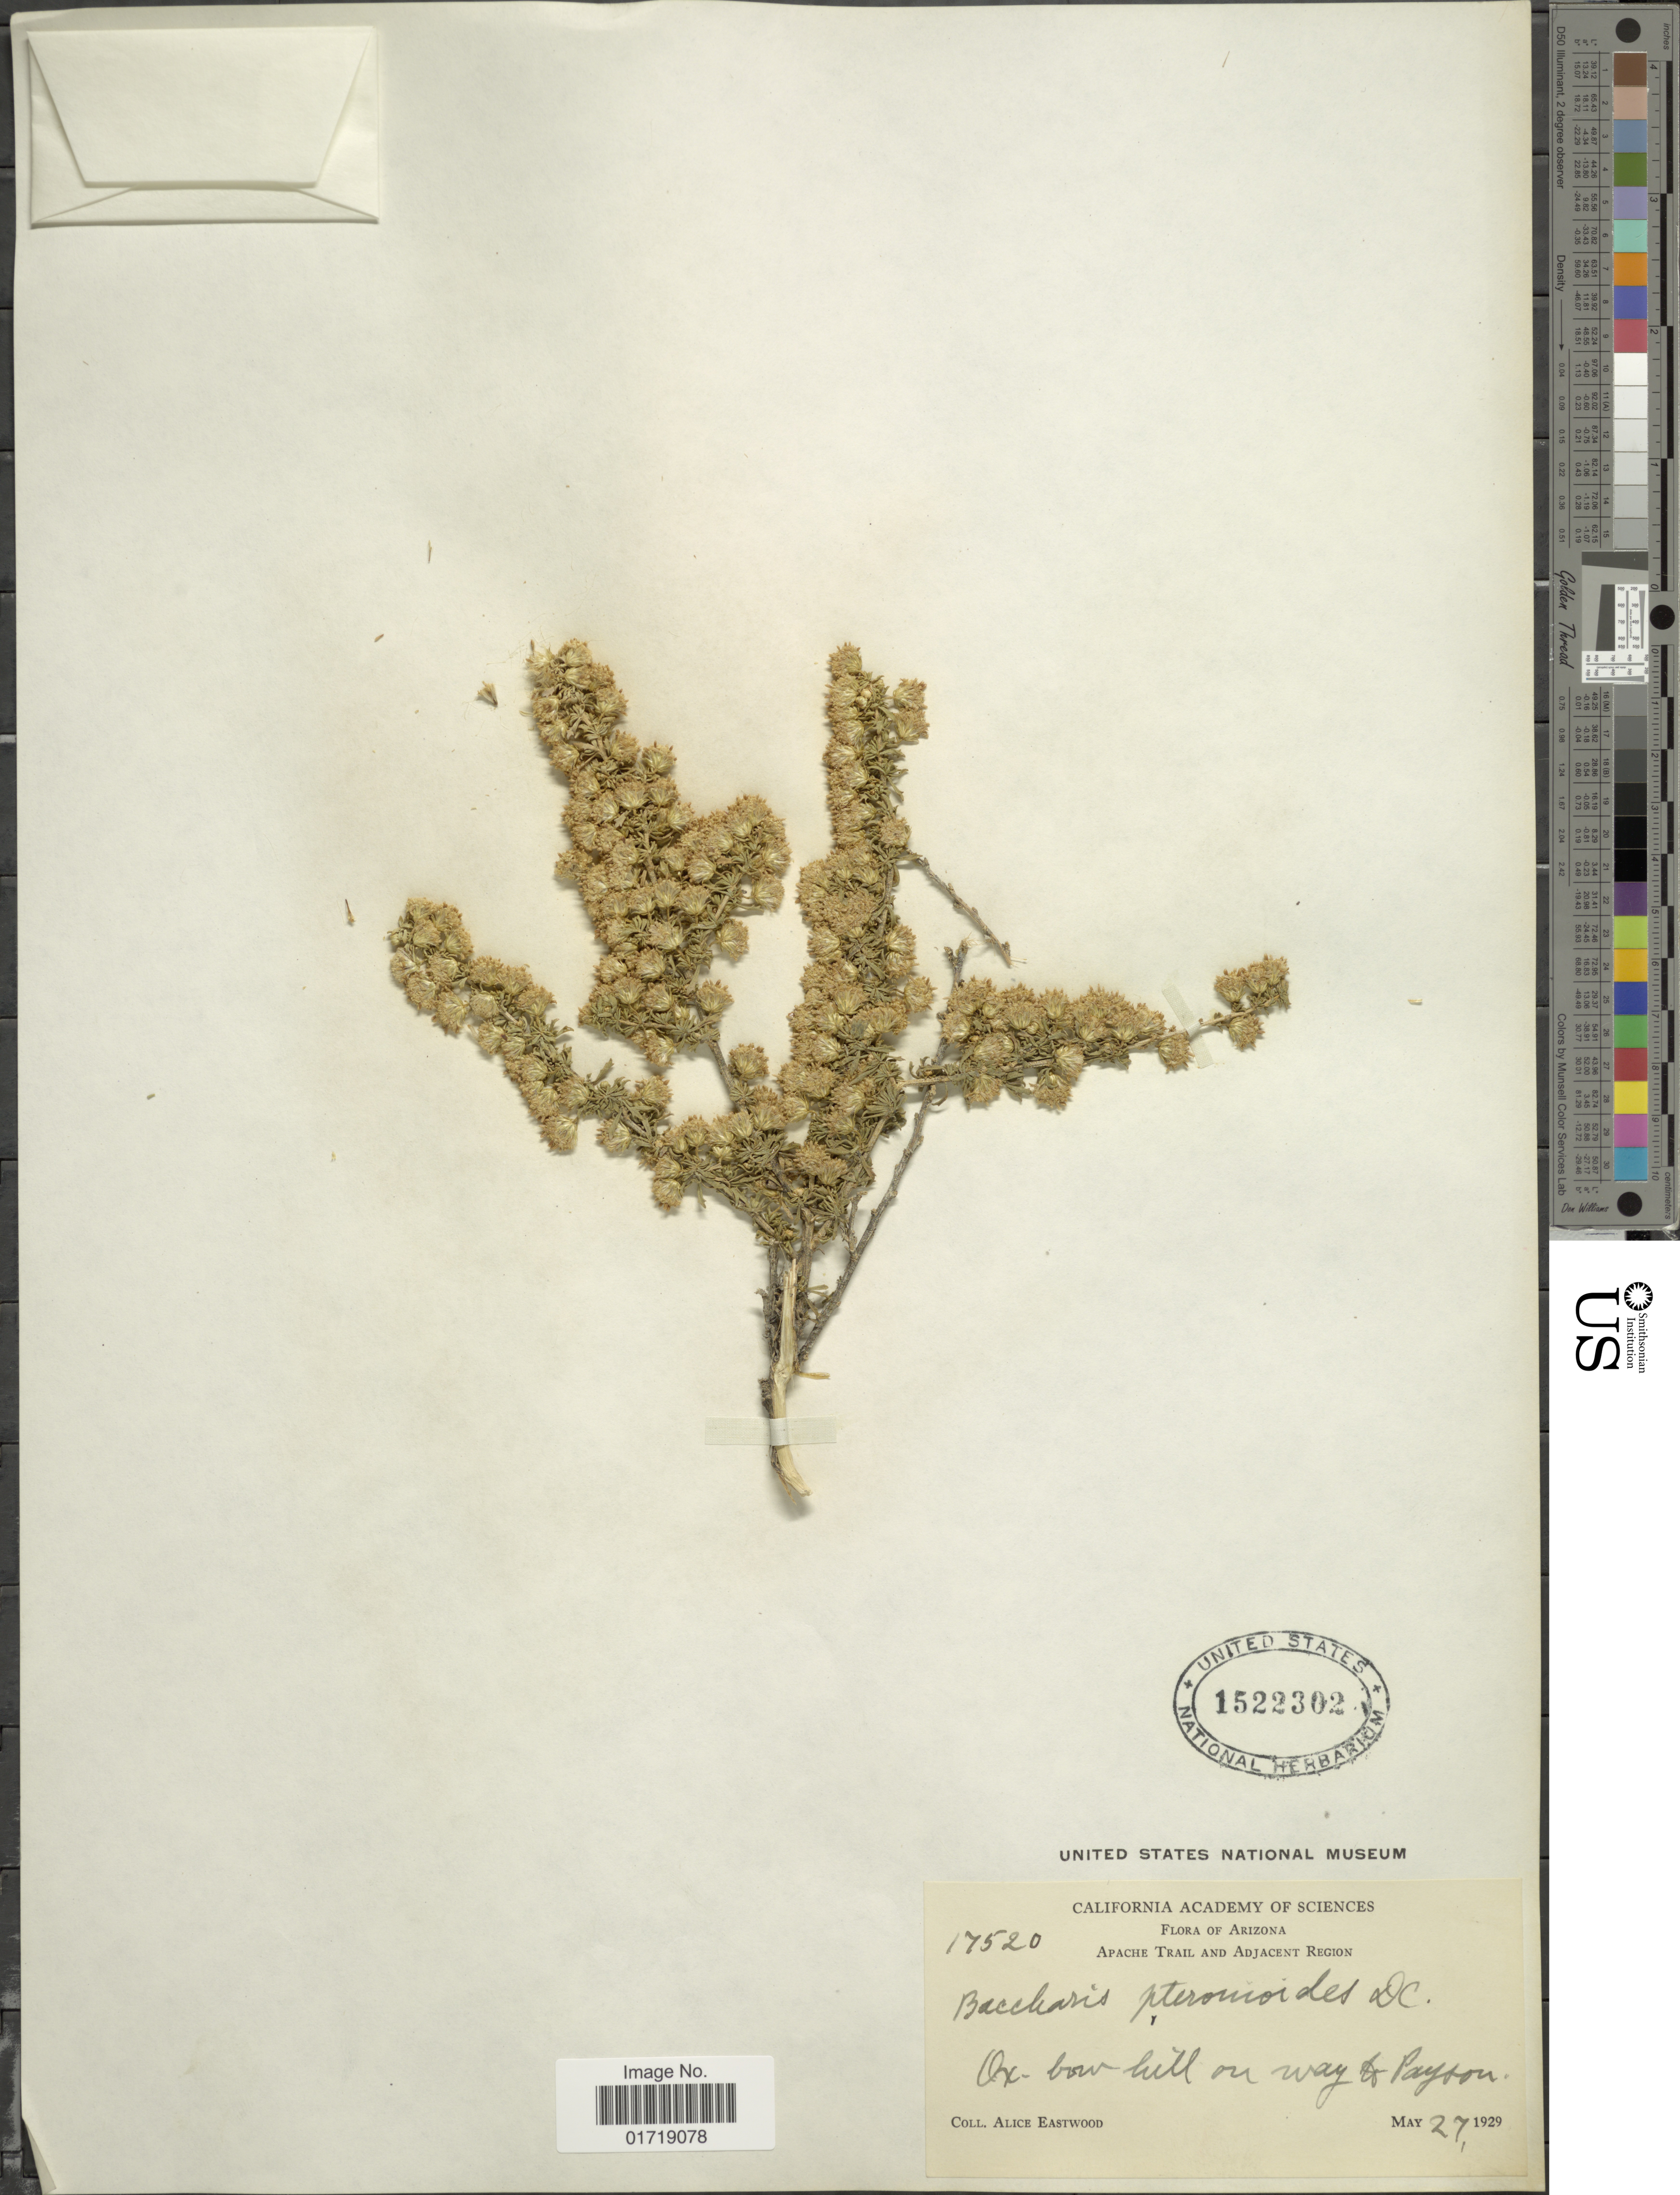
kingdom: Plantae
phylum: Tracheophyta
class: Magnoliopsida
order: Asterales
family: Asteraceae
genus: Baccharis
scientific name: Baccharis pteronioides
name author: DC.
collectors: A. Eastwood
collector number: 17520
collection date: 1929-05-27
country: United States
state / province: Arizona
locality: Apache Trail and Adjacent Region, Ox. bow-hill on way of Payson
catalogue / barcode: US 1522302